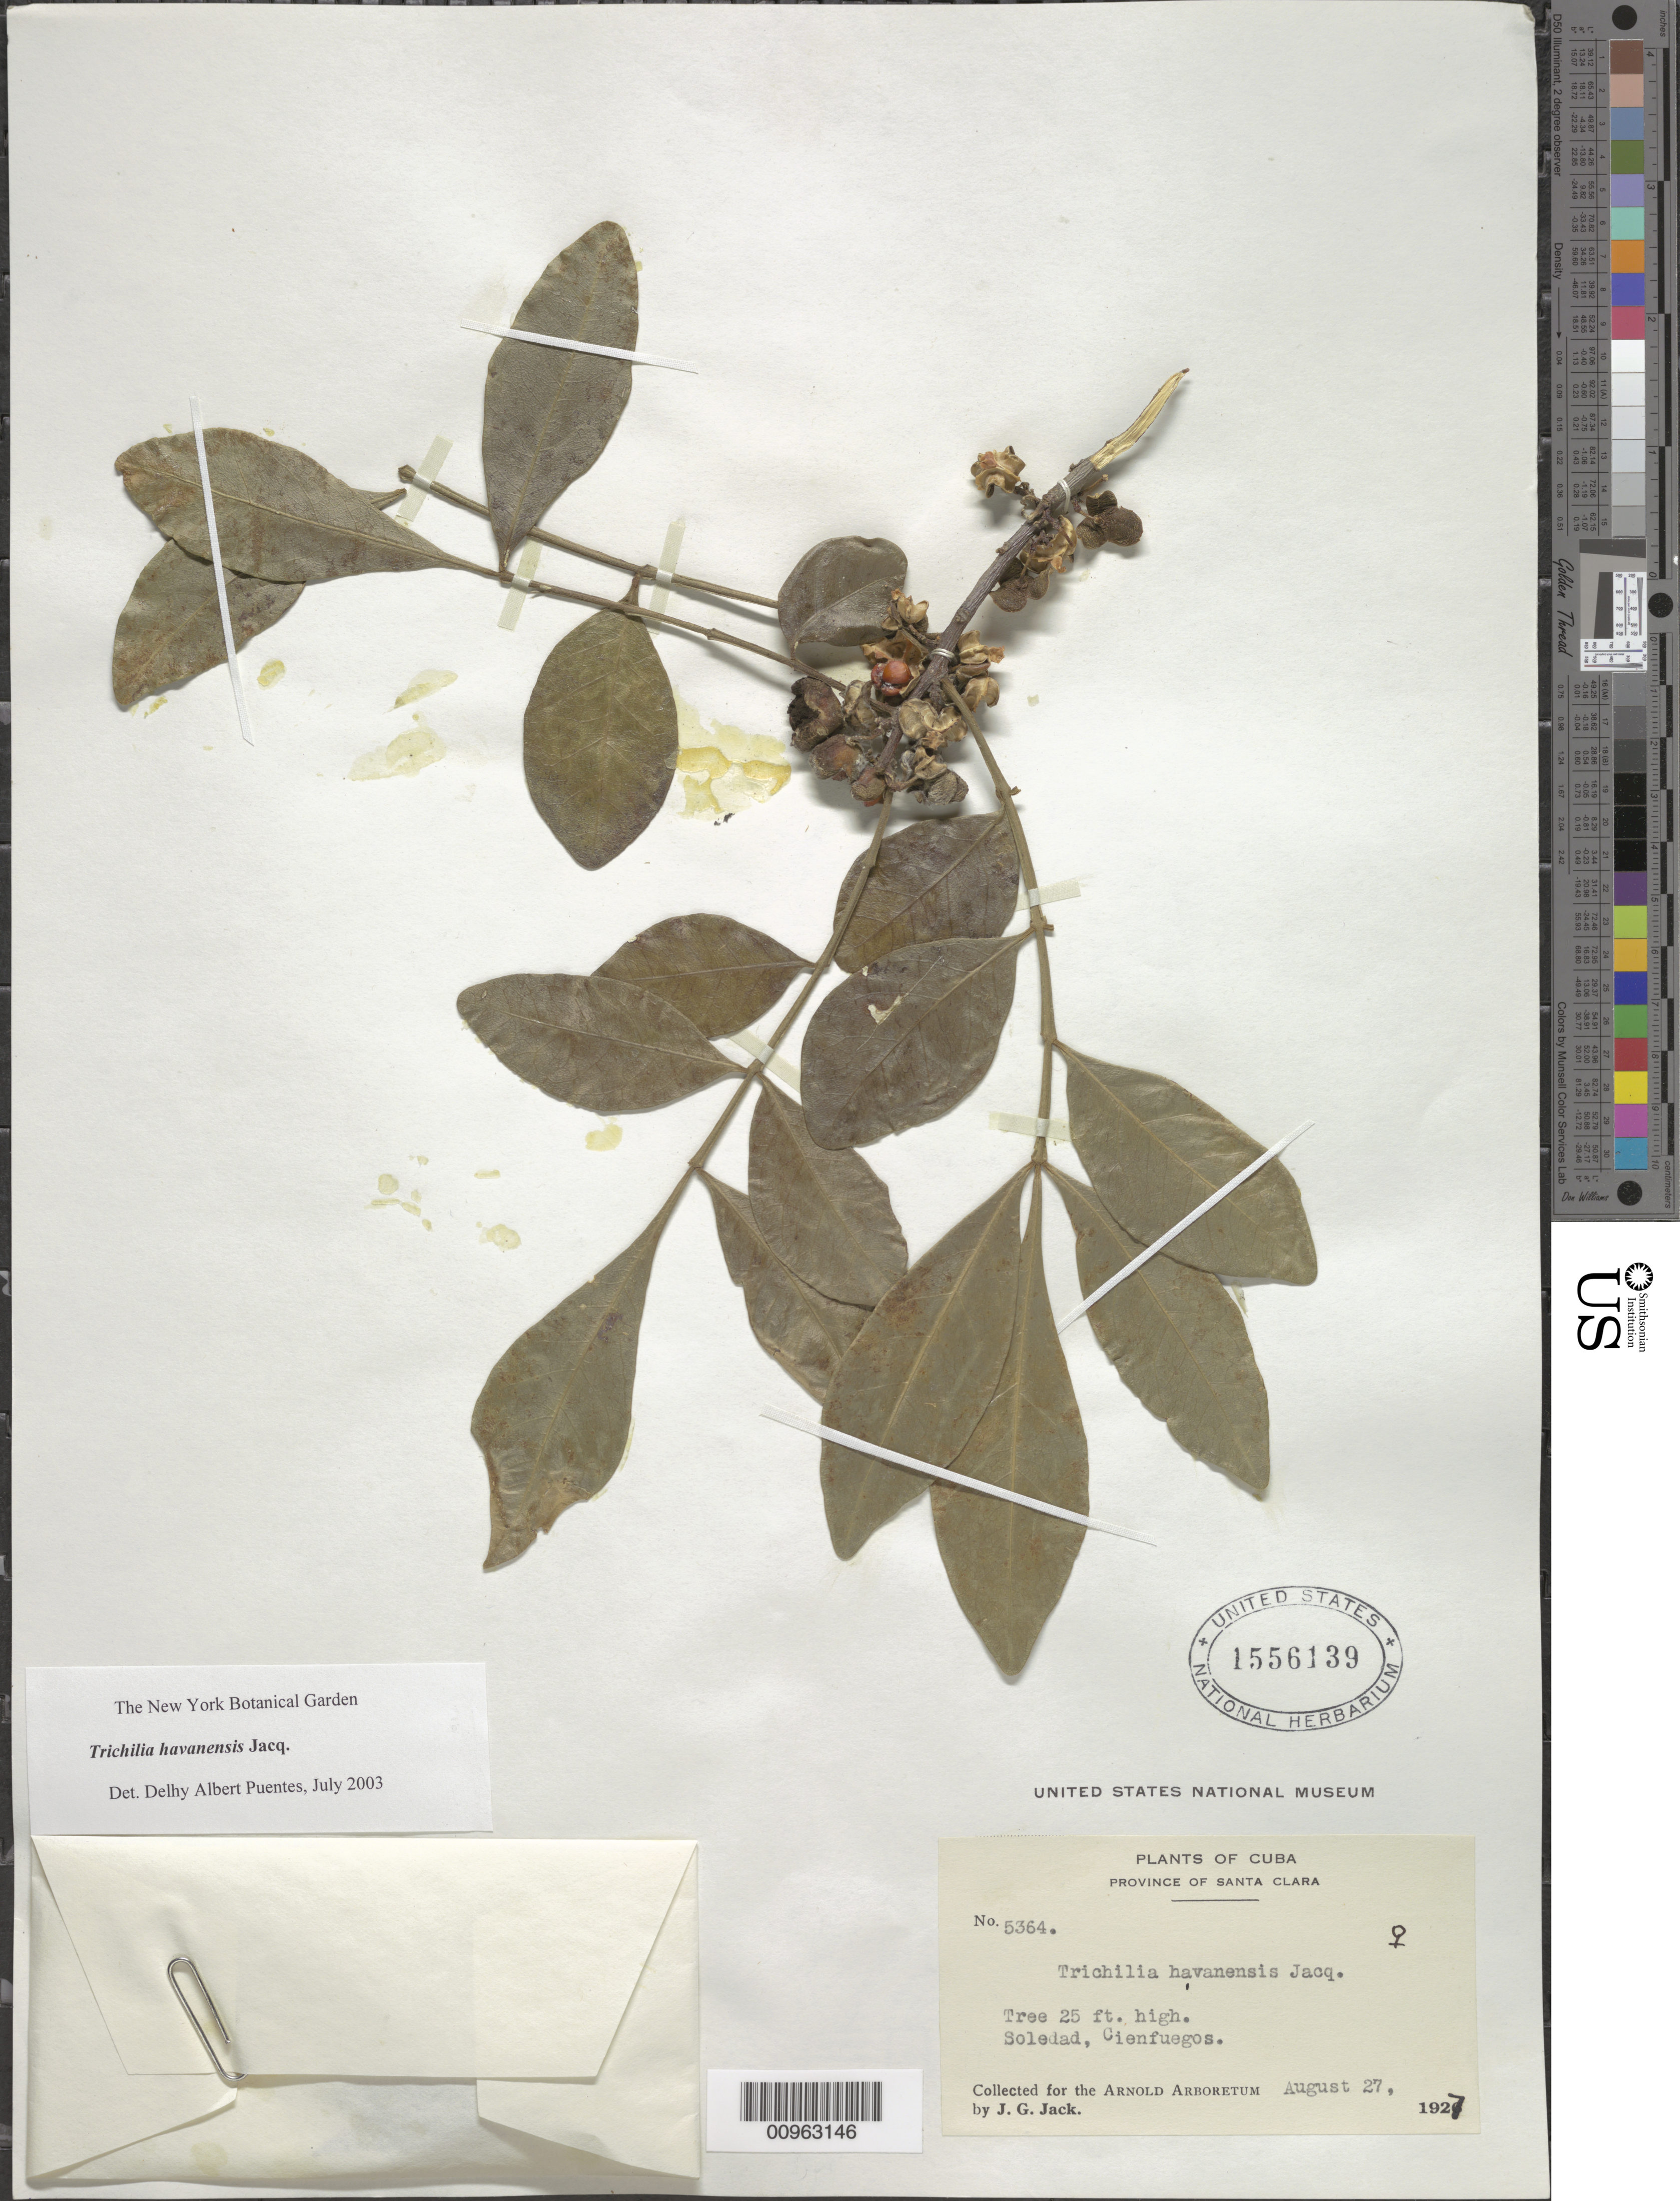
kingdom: Plantae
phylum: Tracheophyta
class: Magnoliopsida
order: Sapindales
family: Meliaceae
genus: Trichilia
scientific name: Trichilia havanensis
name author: Jacq.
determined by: Puentes, D. A.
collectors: J. G. Jack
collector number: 5364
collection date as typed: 27 Aug 1927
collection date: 1927-08-27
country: Cuba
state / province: Cienfuegos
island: Cuba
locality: Soledad, Cienfuegos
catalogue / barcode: US 1556139